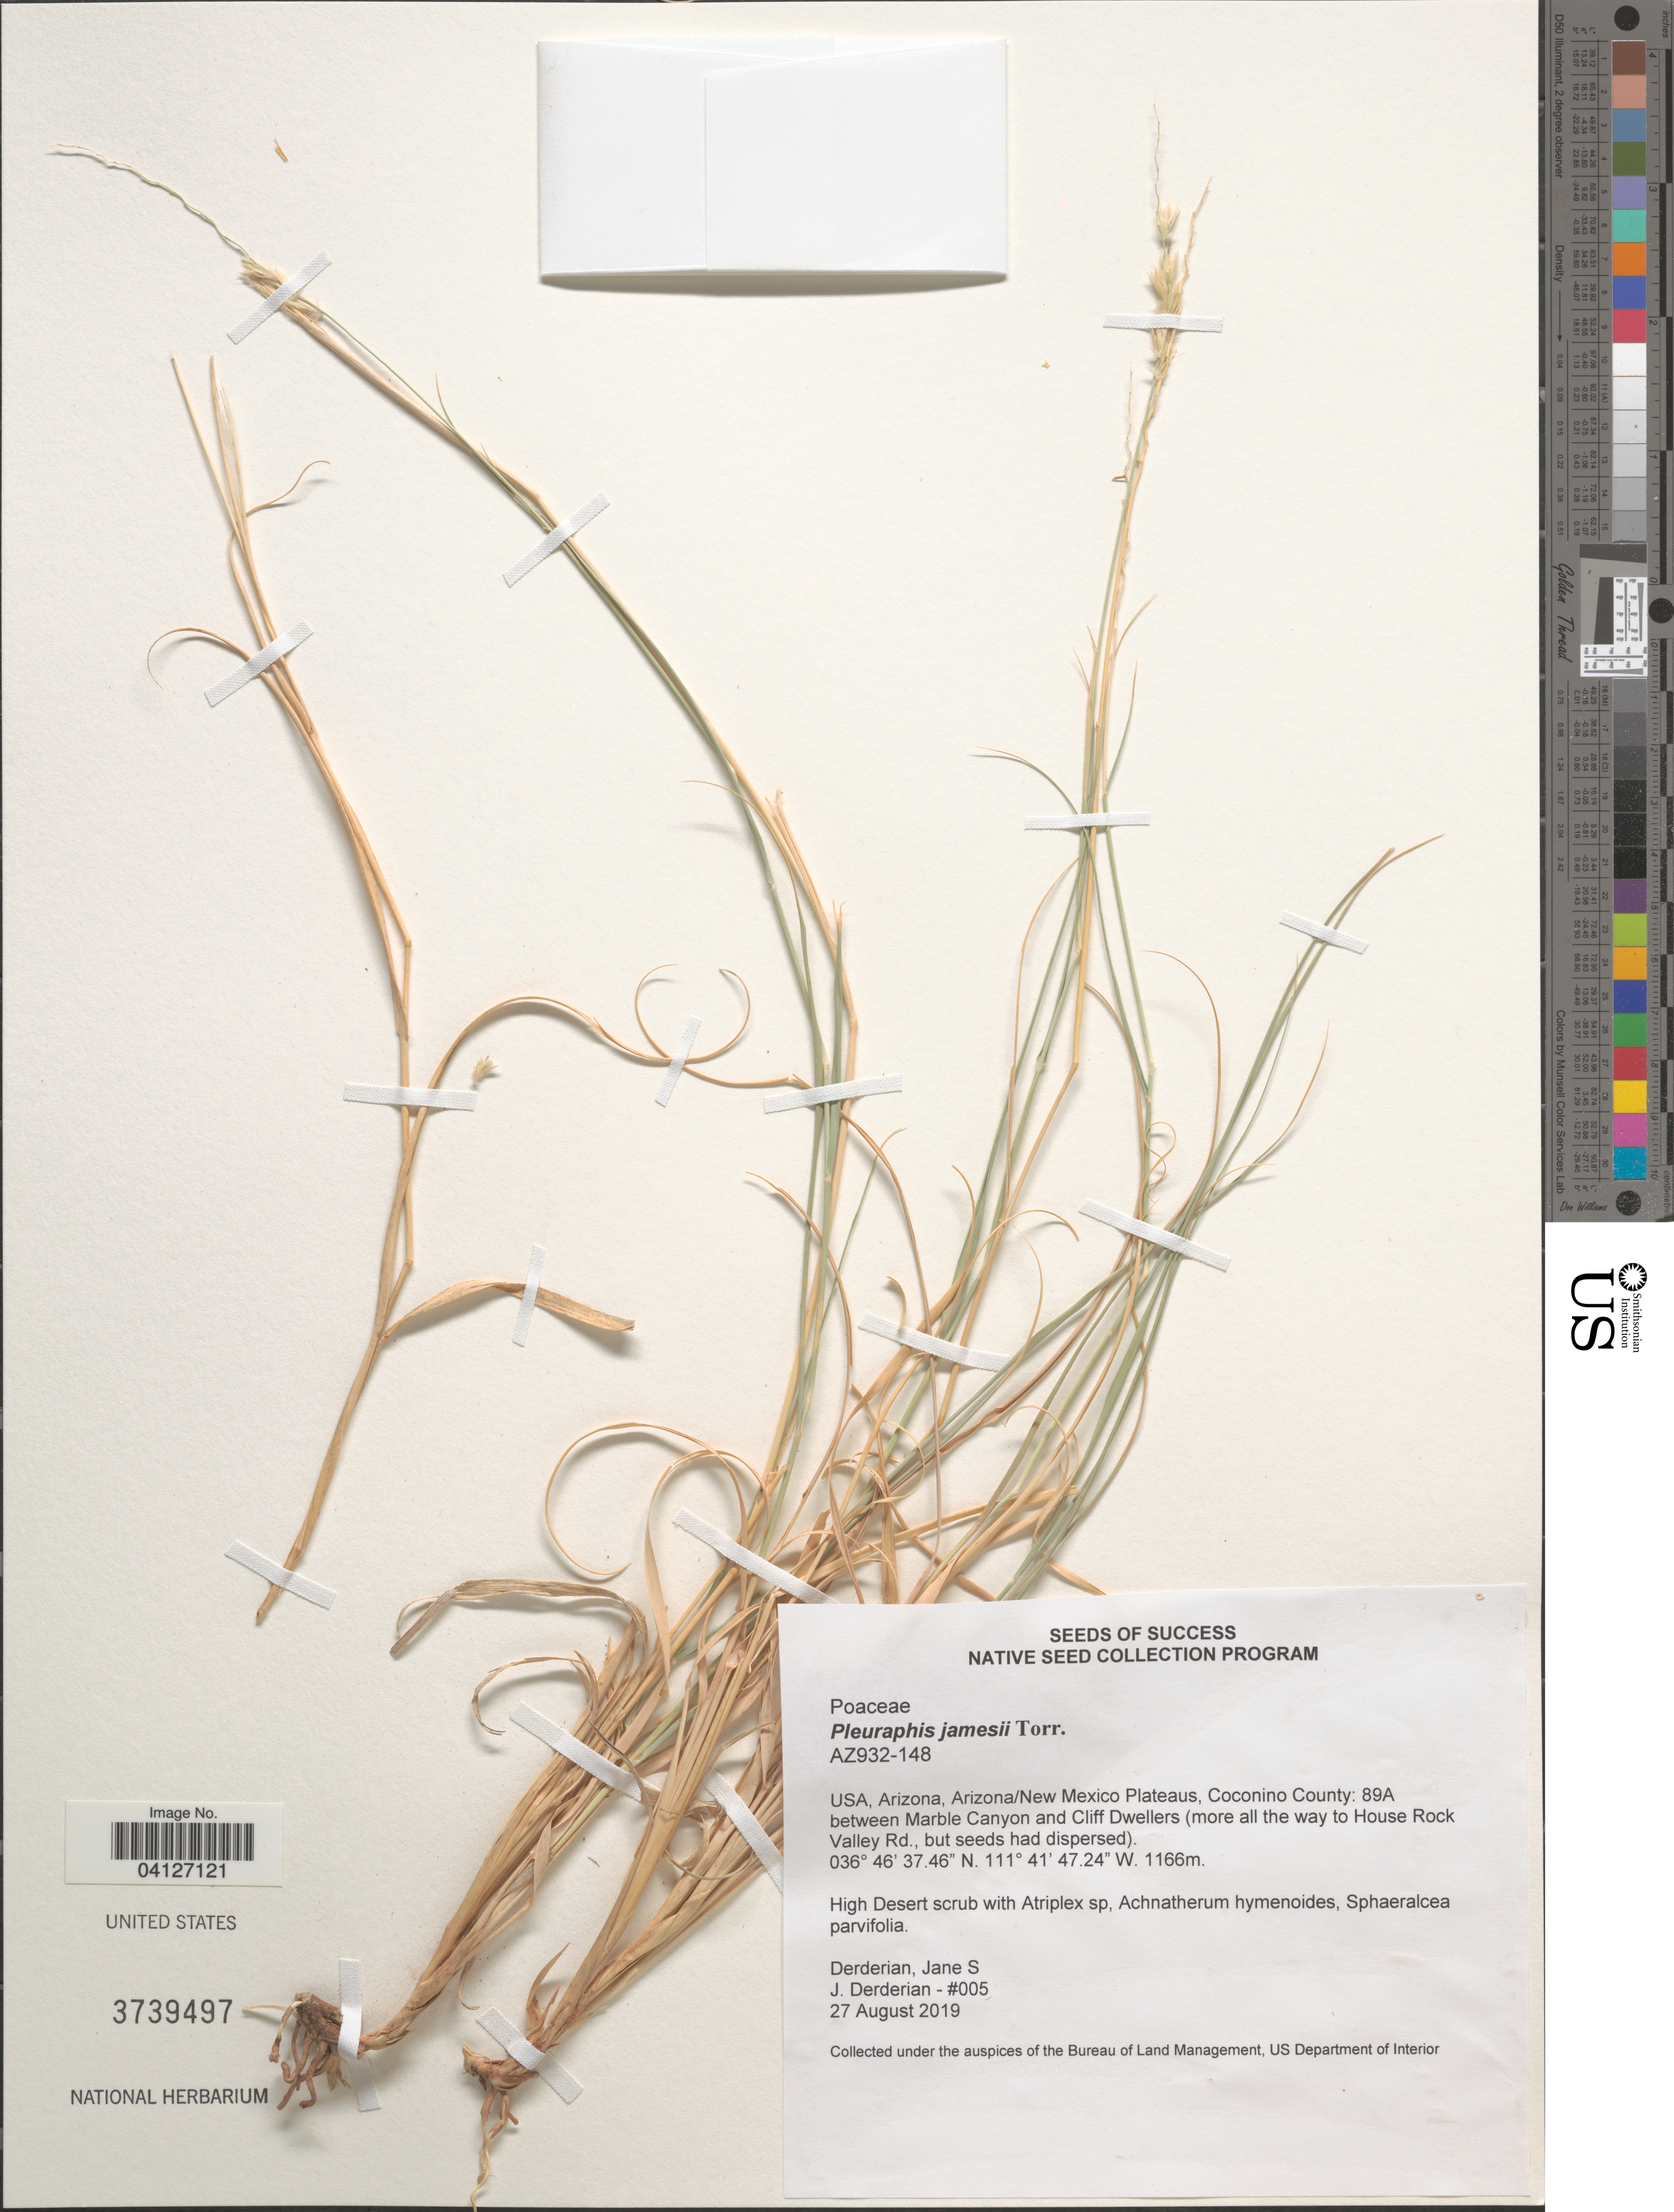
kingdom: Plantae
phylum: Tracheophyta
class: Liliopsida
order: Poales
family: Poaceae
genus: Pleuraphis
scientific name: Pleuraphis jamesii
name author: Torr.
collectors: J. Derderian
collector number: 005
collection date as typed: Transcribed d/m/y: 27/8/2019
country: United States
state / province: Arizona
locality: Arizona/New Mexico Plateaus, Coconino County: 89A between Marble Canyon and Cliff Dwellers (more all the way to House Rock Valley Rd.).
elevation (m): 1166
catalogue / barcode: US 3739497